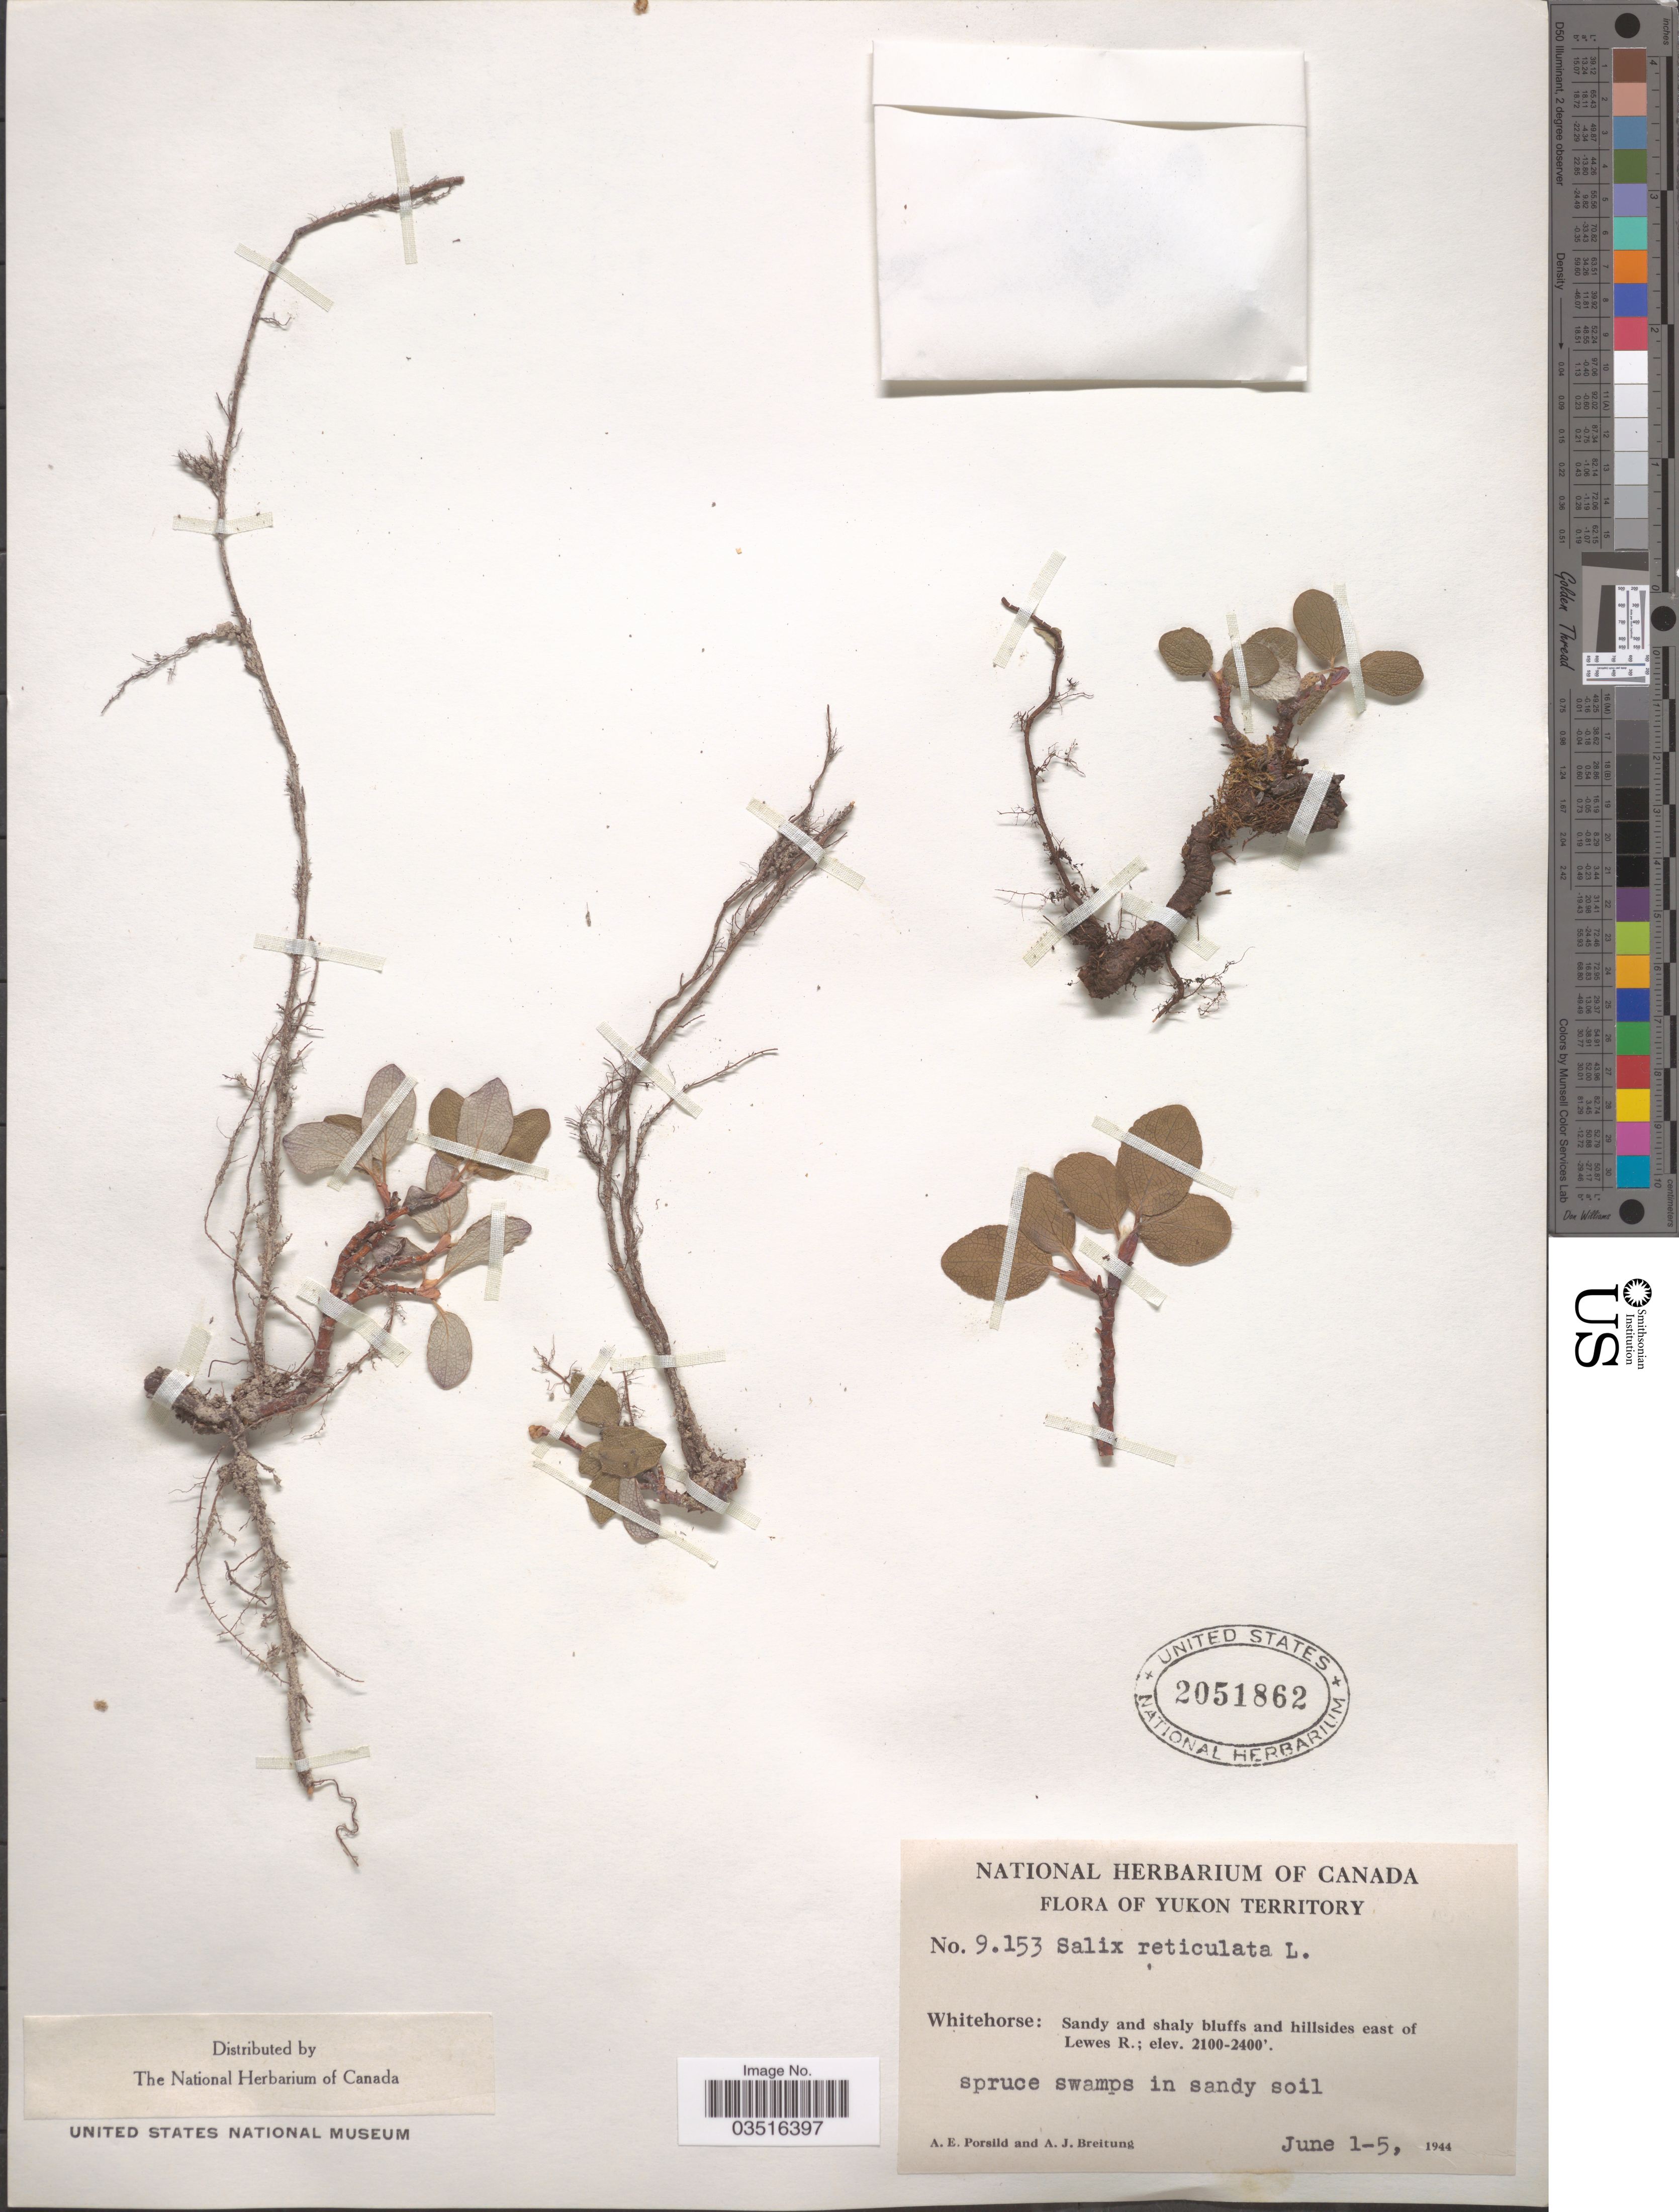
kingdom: Plantae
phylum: Tracheophyta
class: Magnoliopsida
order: Malpighiales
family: Salicaceae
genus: Salix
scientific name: Salix reticulata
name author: L.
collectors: A. E. Porsild & A. Breitung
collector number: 9153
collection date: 1944-06-01/1944-06-05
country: Canada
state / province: Yukon Territory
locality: Whitehorse: Sandy and shaly bluffs and hillsides east of Lewes R.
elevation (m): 640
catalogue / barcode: US 2051862